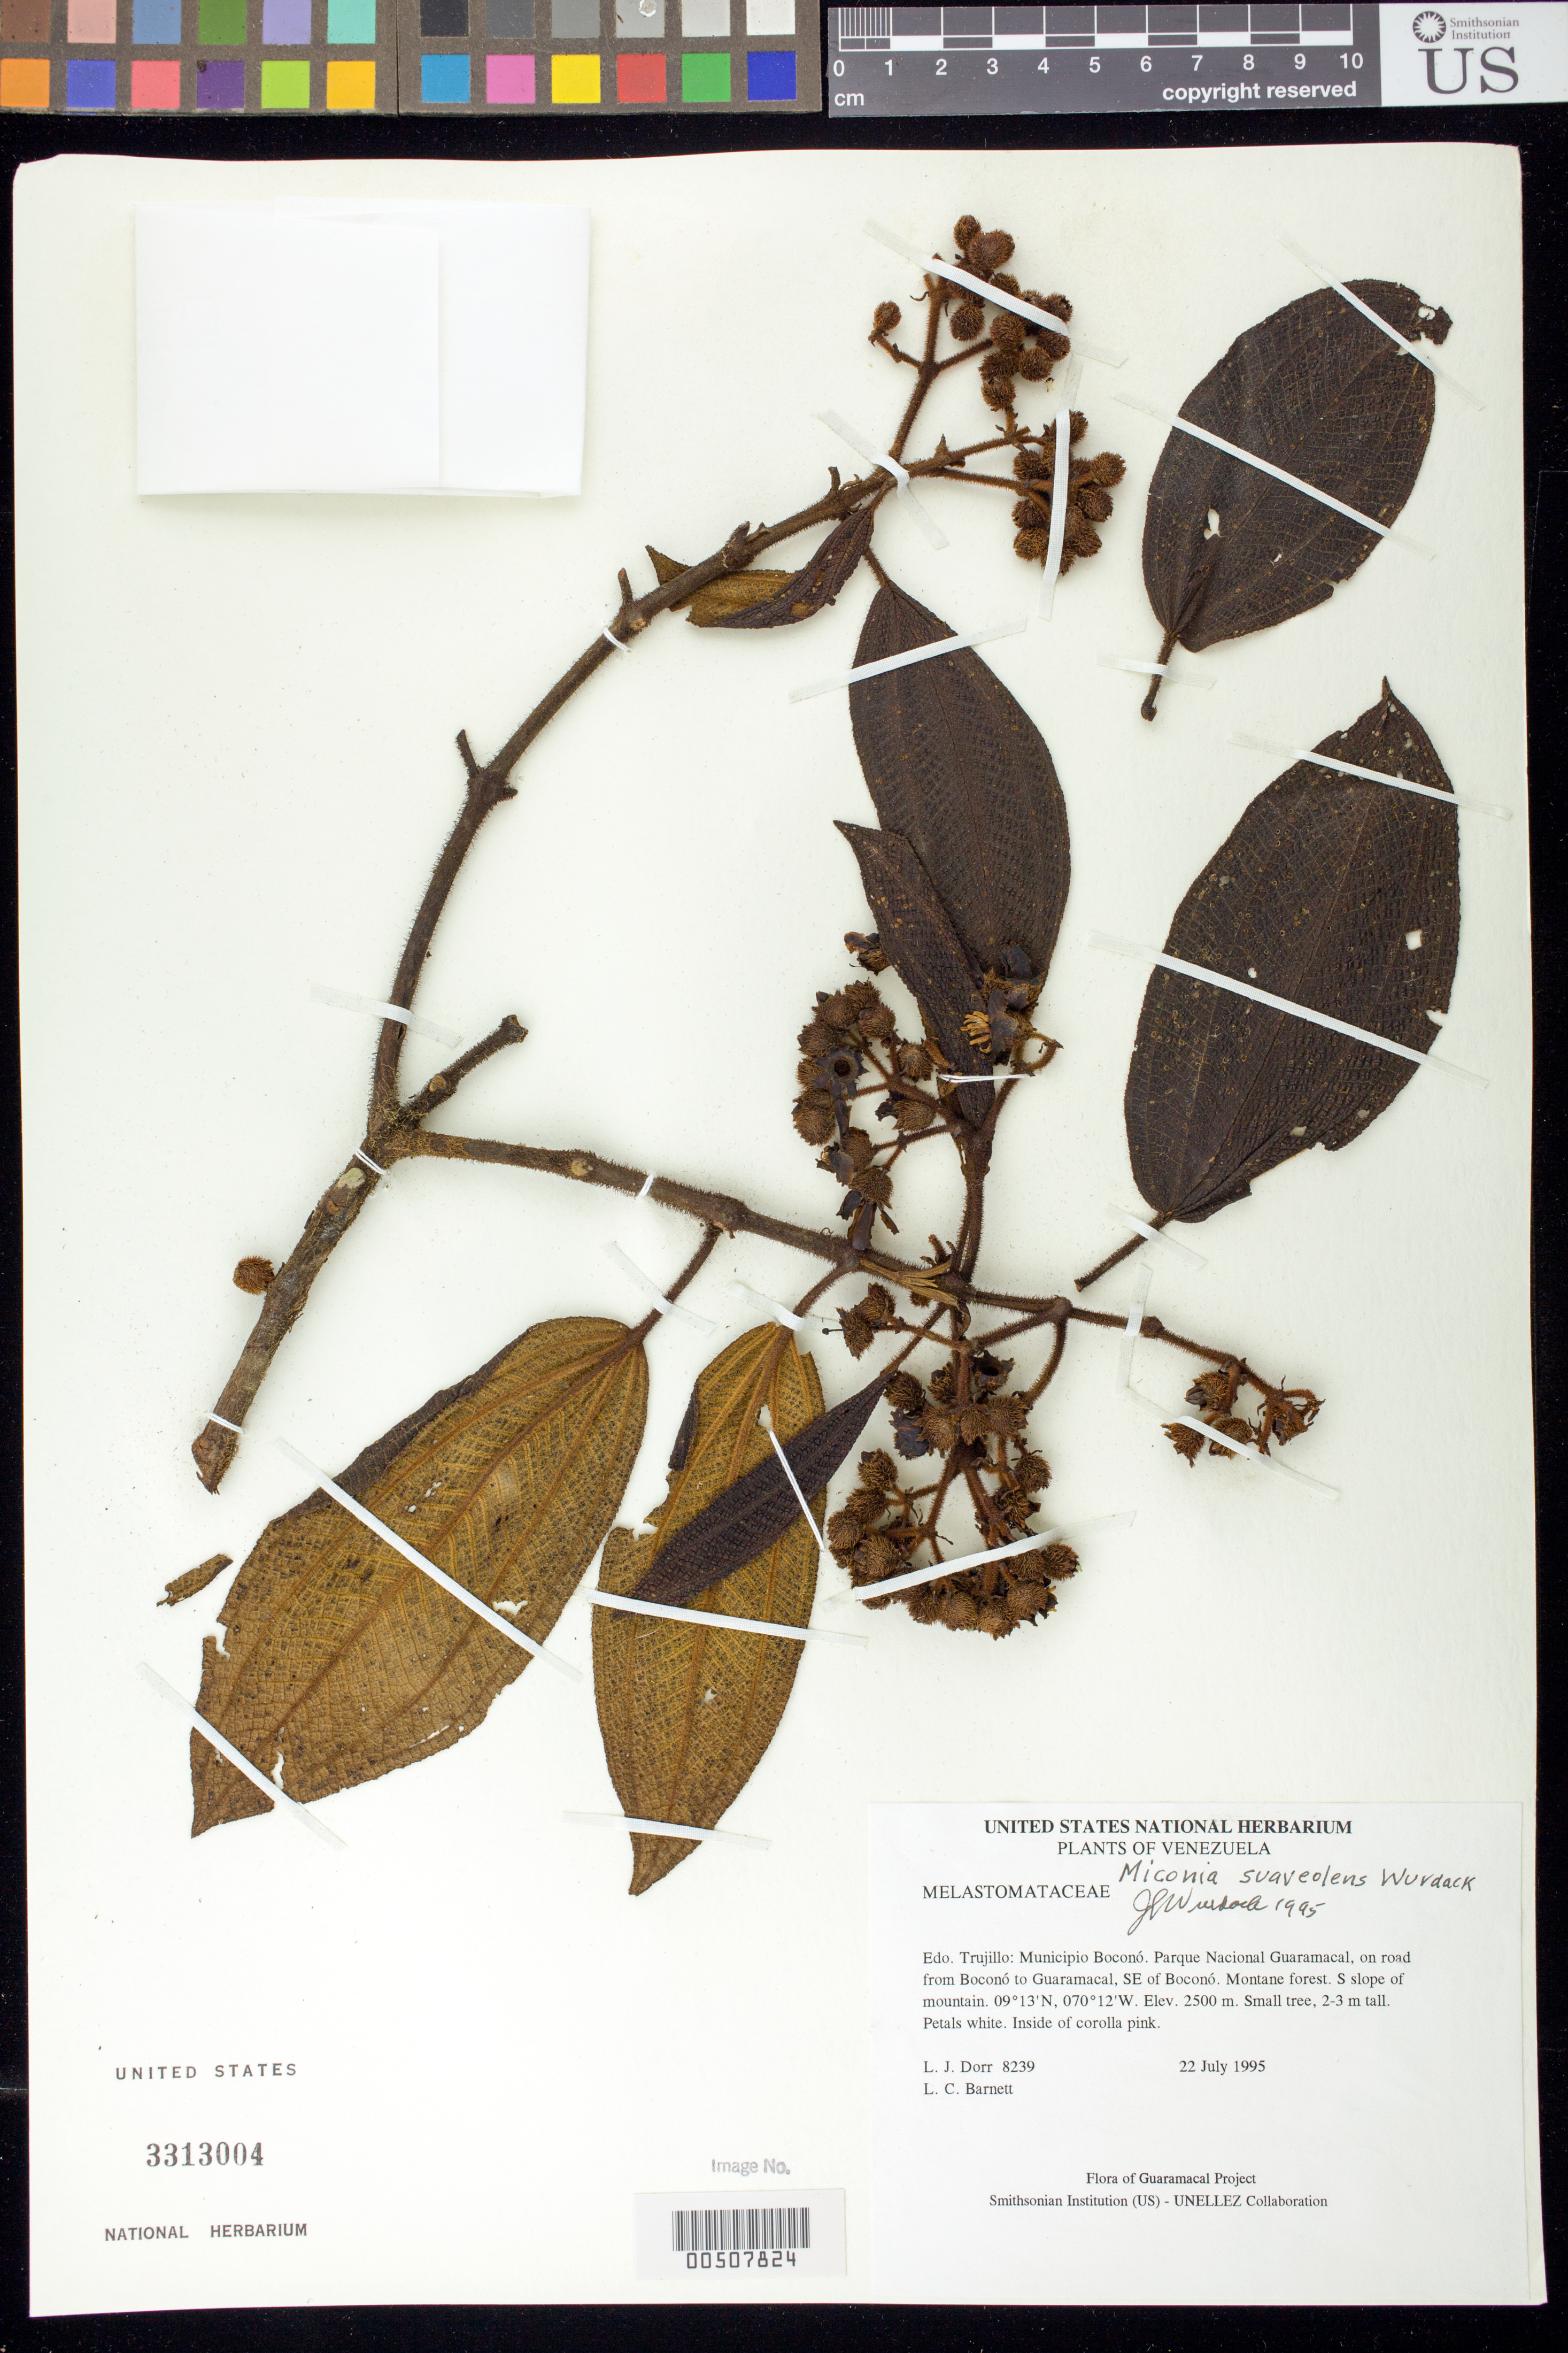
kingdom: Plantae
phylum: Tracheophyta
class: Magnoliopsida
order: Myrtales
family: Melastomataceae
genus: Miconia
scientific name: Miconia suaveolens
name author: Wurdack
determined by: Wurdack, John J., (US), US (UNITED STATES)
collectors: L. J. Dorr & L. C. Barnett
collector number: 8239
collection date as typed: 22 Jul 1995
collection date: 1995-07-22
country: Venezuela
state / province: Trujillo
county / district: Boconó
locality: Parque Nacional Guaramacal, road from Boconó to Guaramacal, SE of Boconó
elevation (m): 2500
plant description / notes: PORT, US, VEN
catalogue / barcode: US 3313004